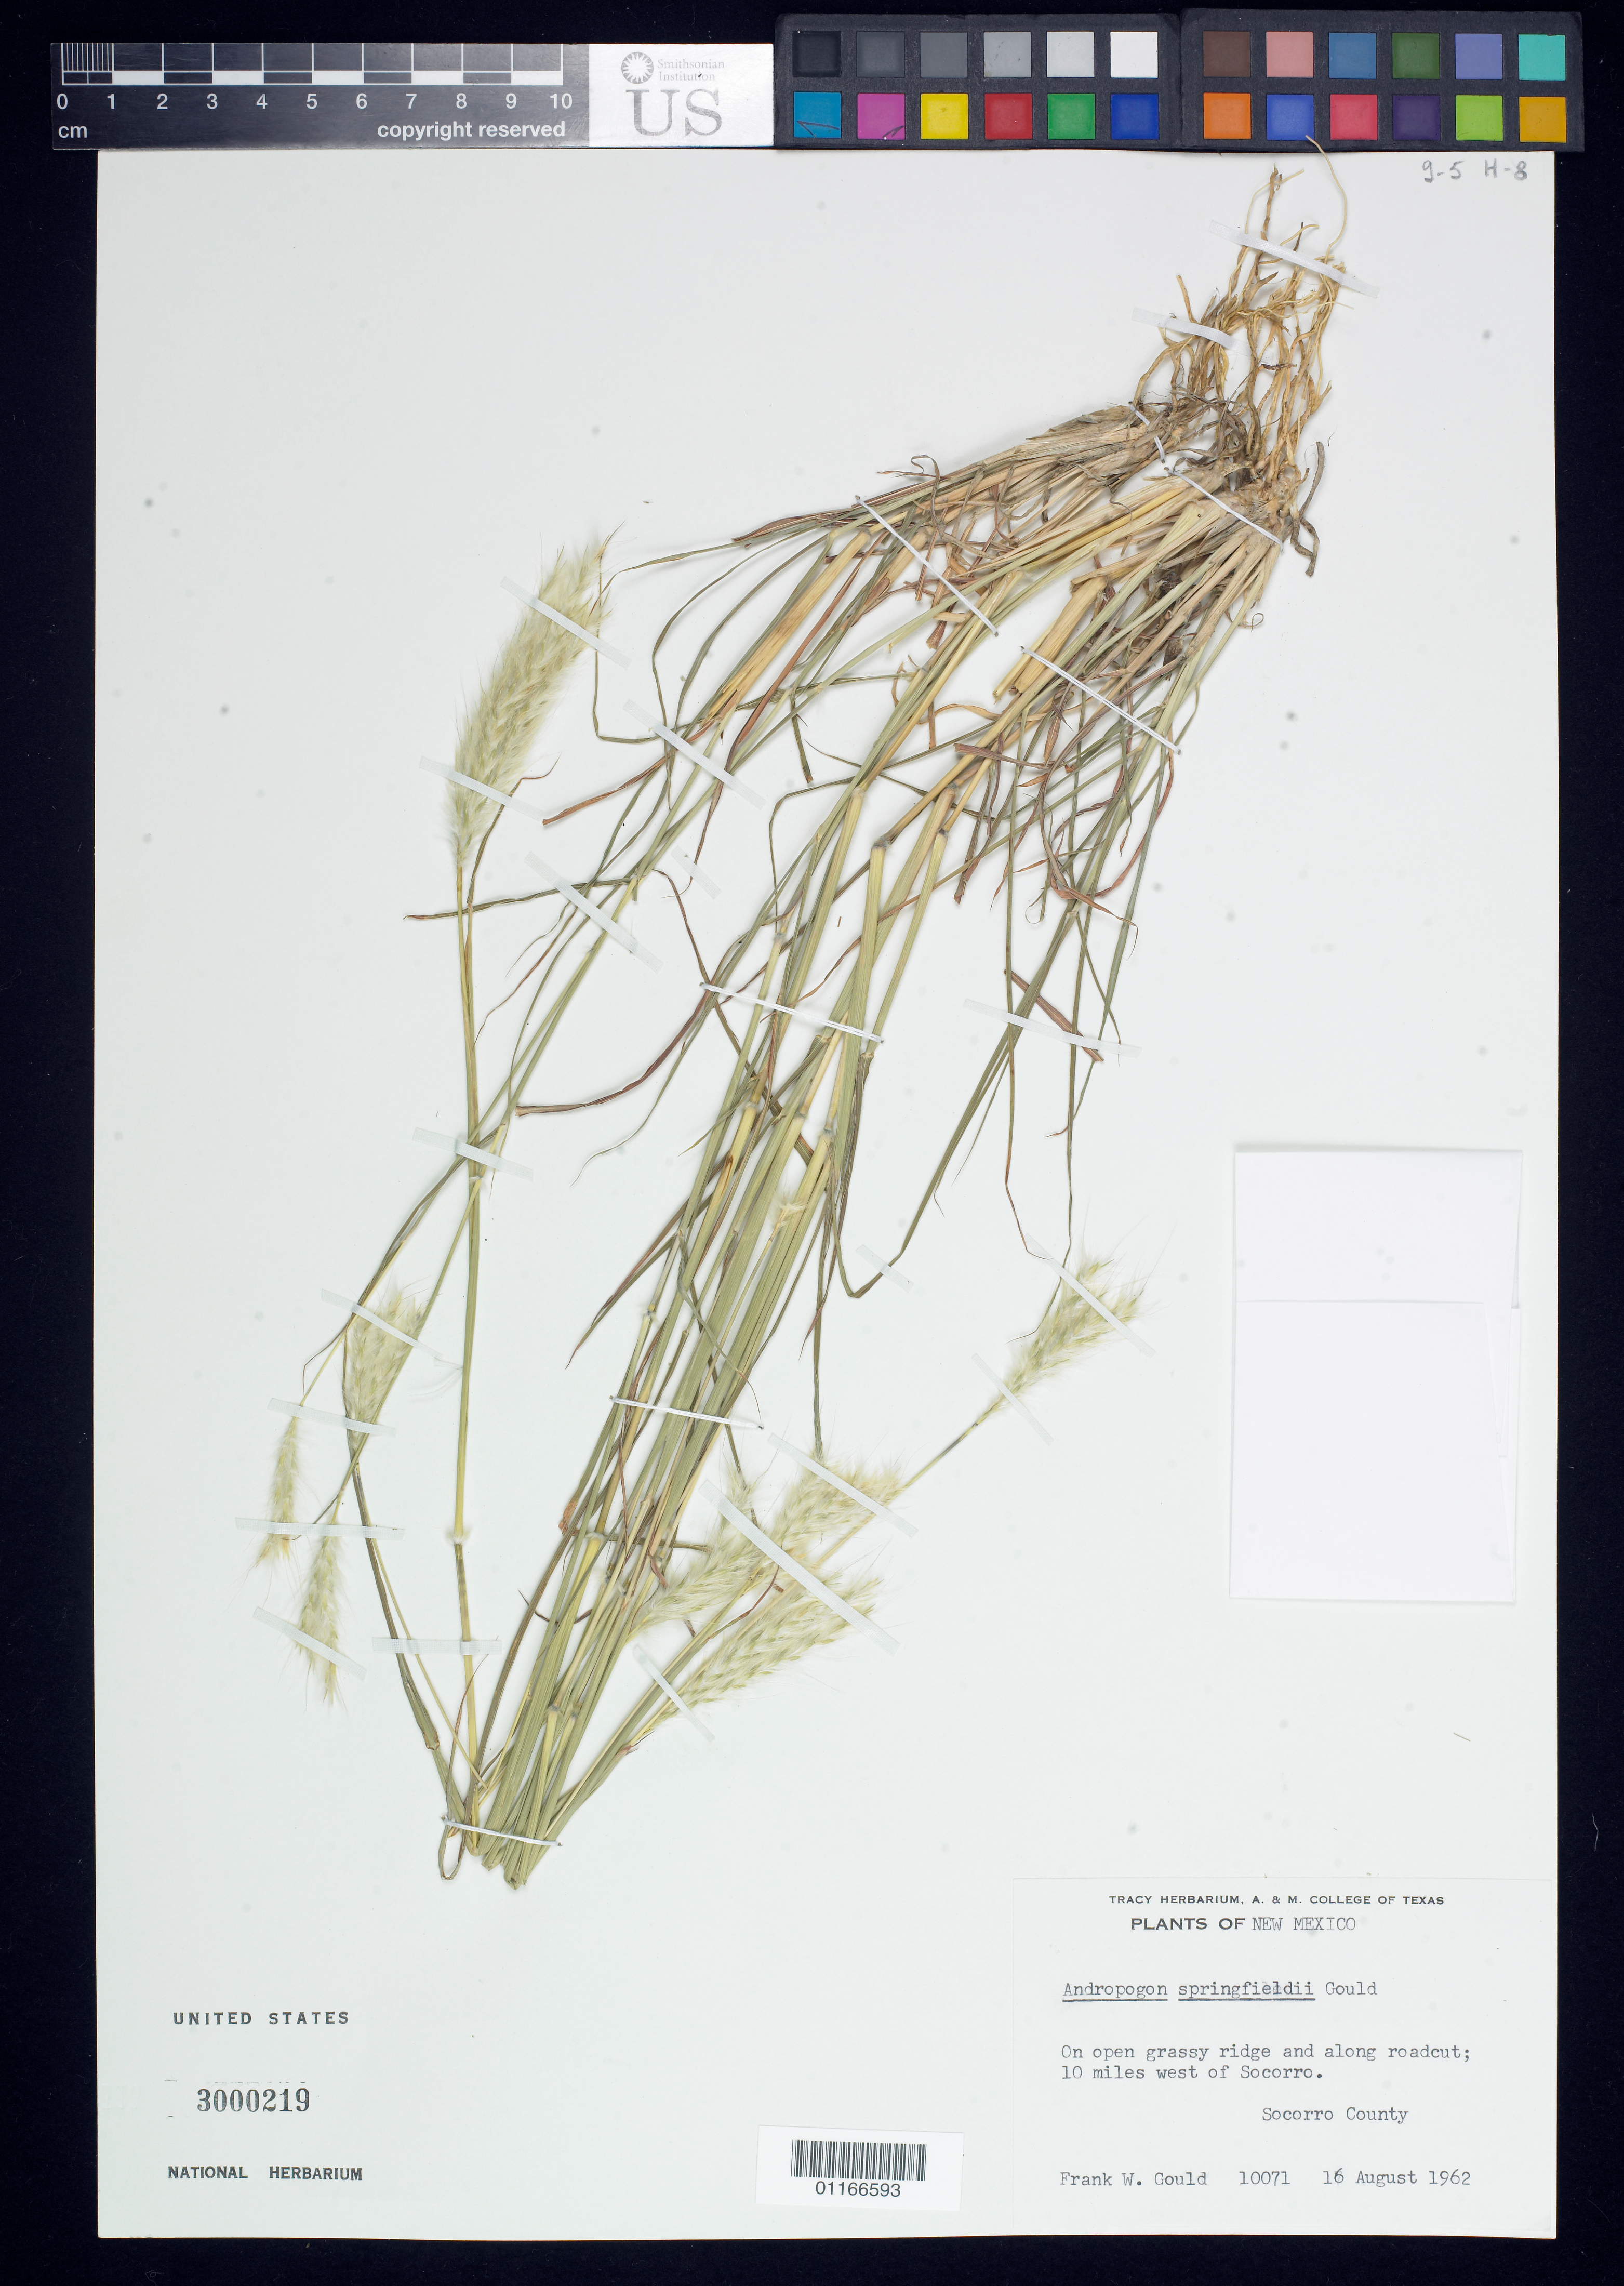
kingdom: Plantae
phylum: Tracheophyta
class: Liliopsida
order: Poales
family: Poaceae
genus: Andropogon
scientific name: Andropogon springfieldii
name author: Gould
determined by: Gould, F. W.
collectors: F. W. Gould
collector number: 10071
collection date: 1962-08-16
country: United States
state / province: New Mexico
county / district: Socorro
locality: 10 miles west of Socorro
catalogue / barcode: US 3000219